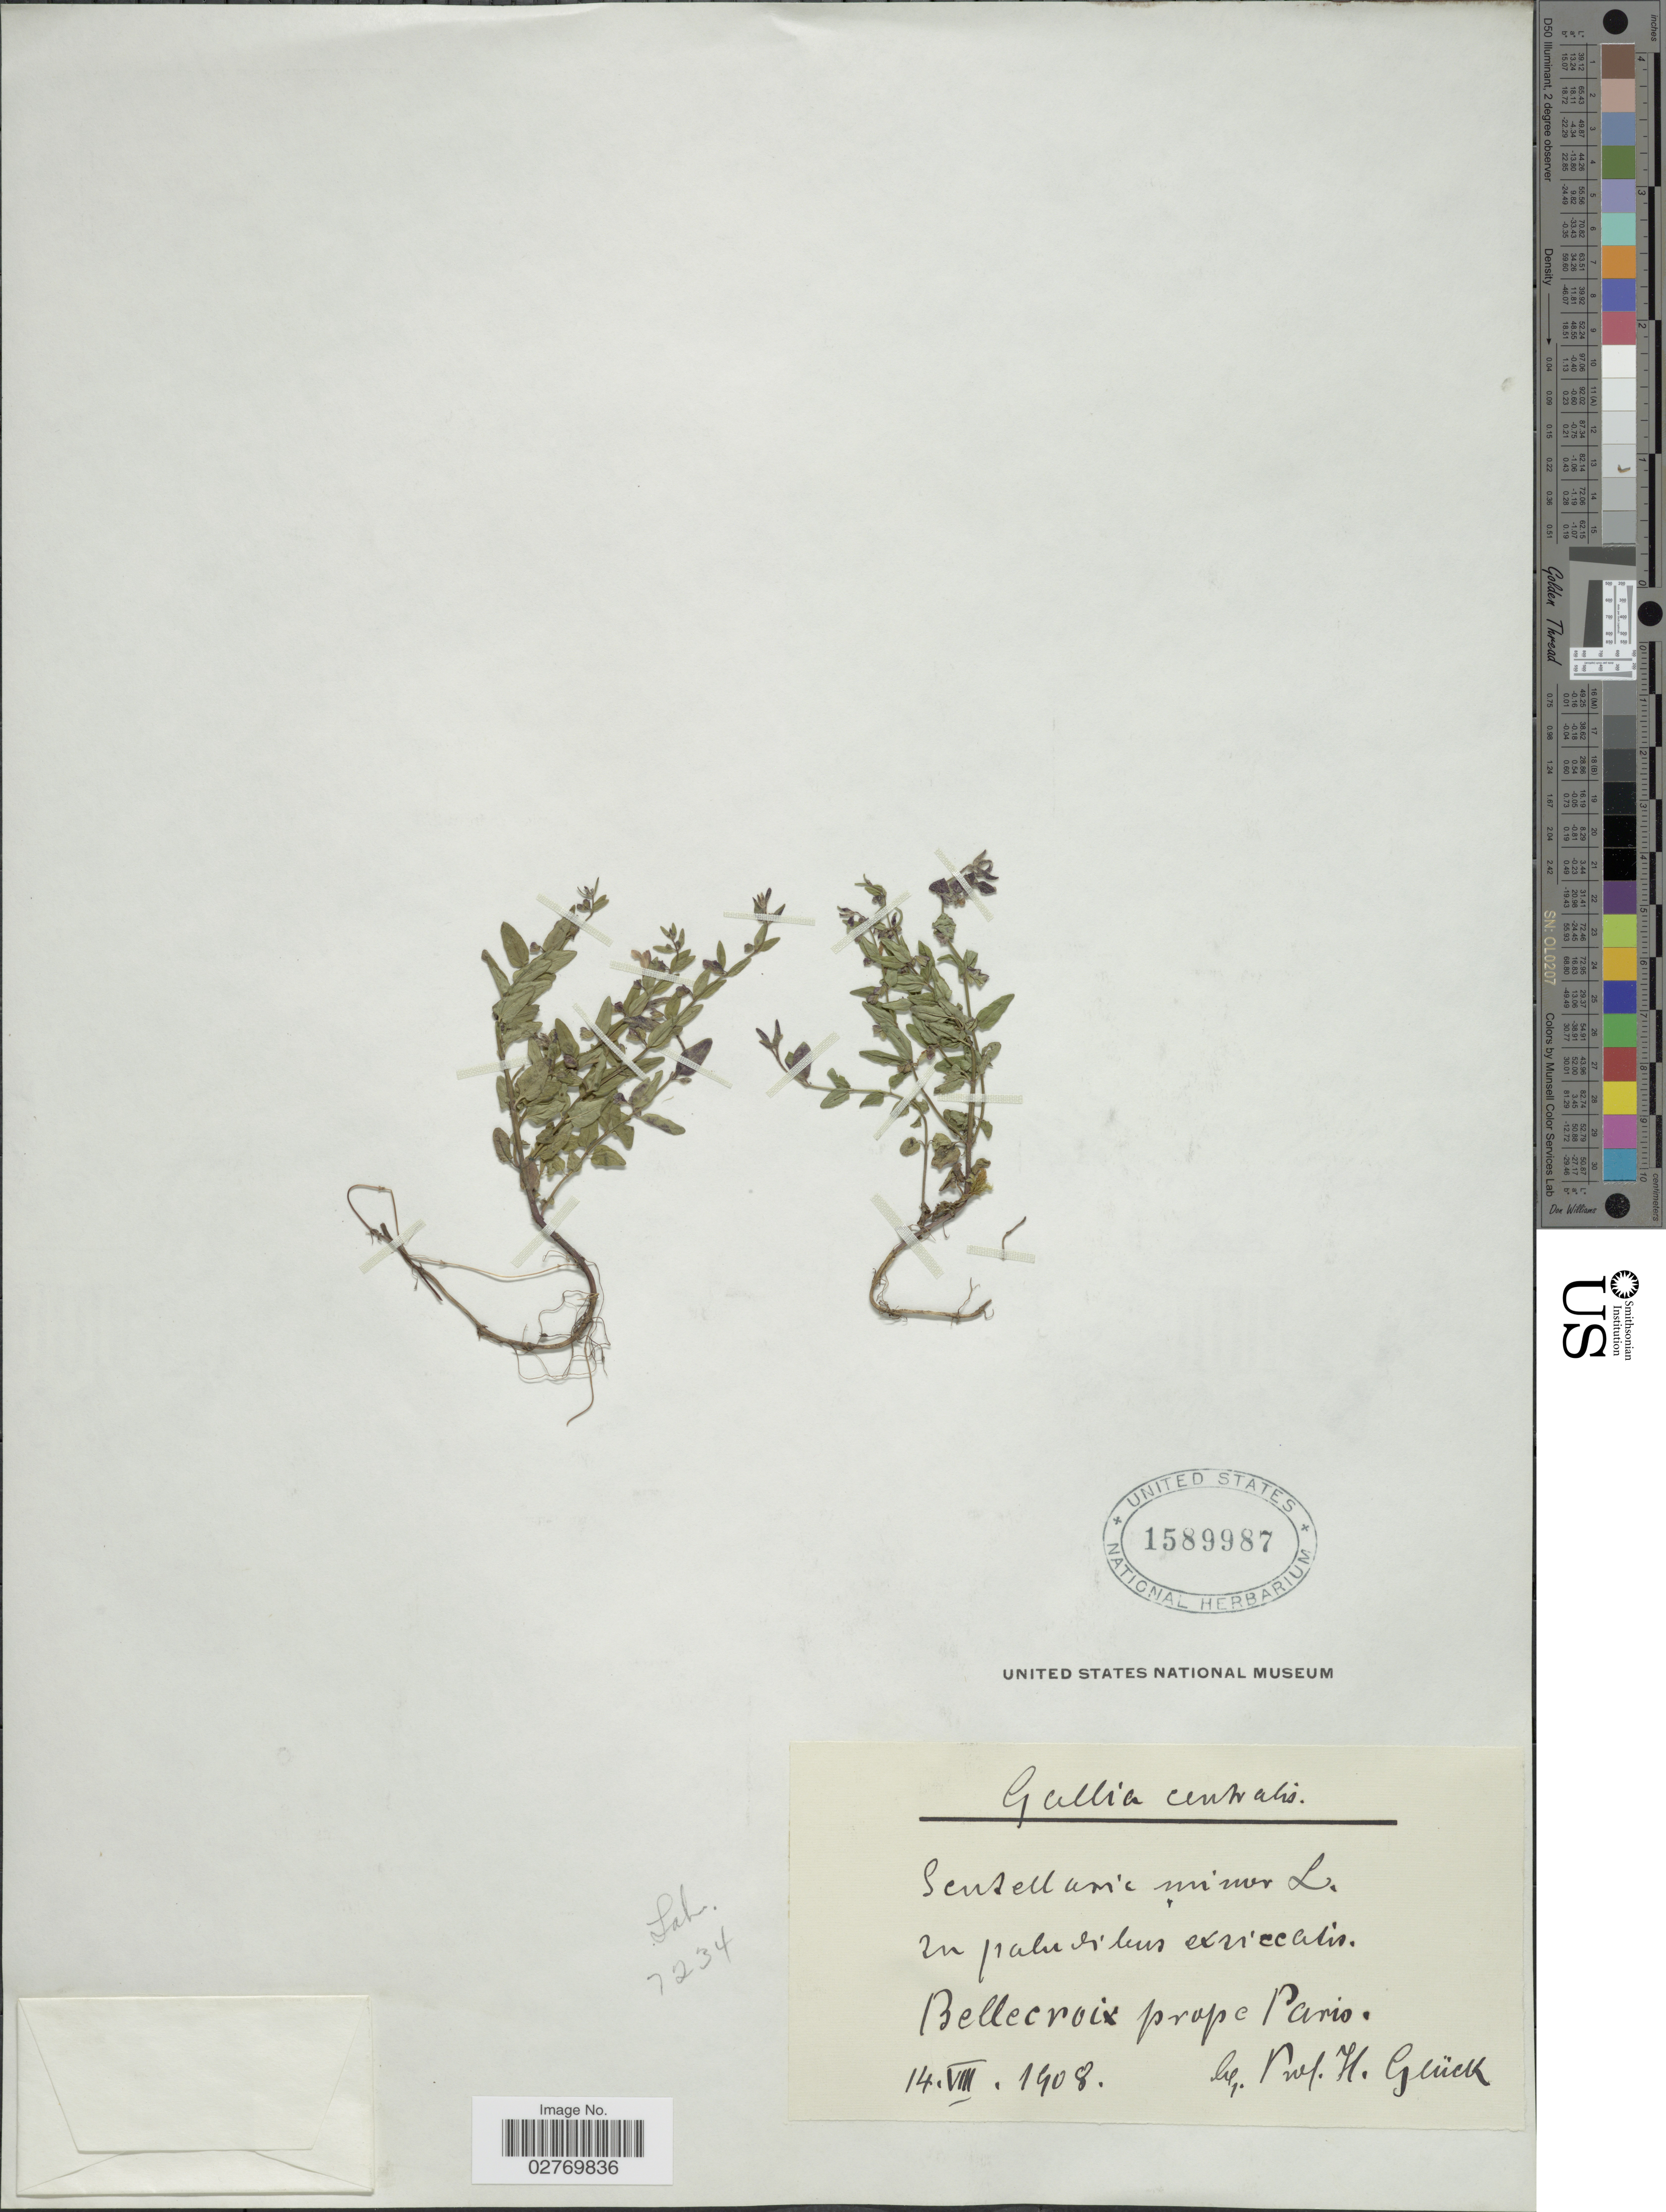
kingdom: Plantae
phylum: Tracheophyta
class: Magnoliopsida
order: Lamiales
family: Lamiaceae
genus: Scutellaria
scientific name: Scutellaria minor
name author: Huds.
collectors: H. Glück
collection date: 1908-08-14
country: France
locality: Gallia centralis. Bellecroix prope Paris.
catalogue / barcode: US 1589987